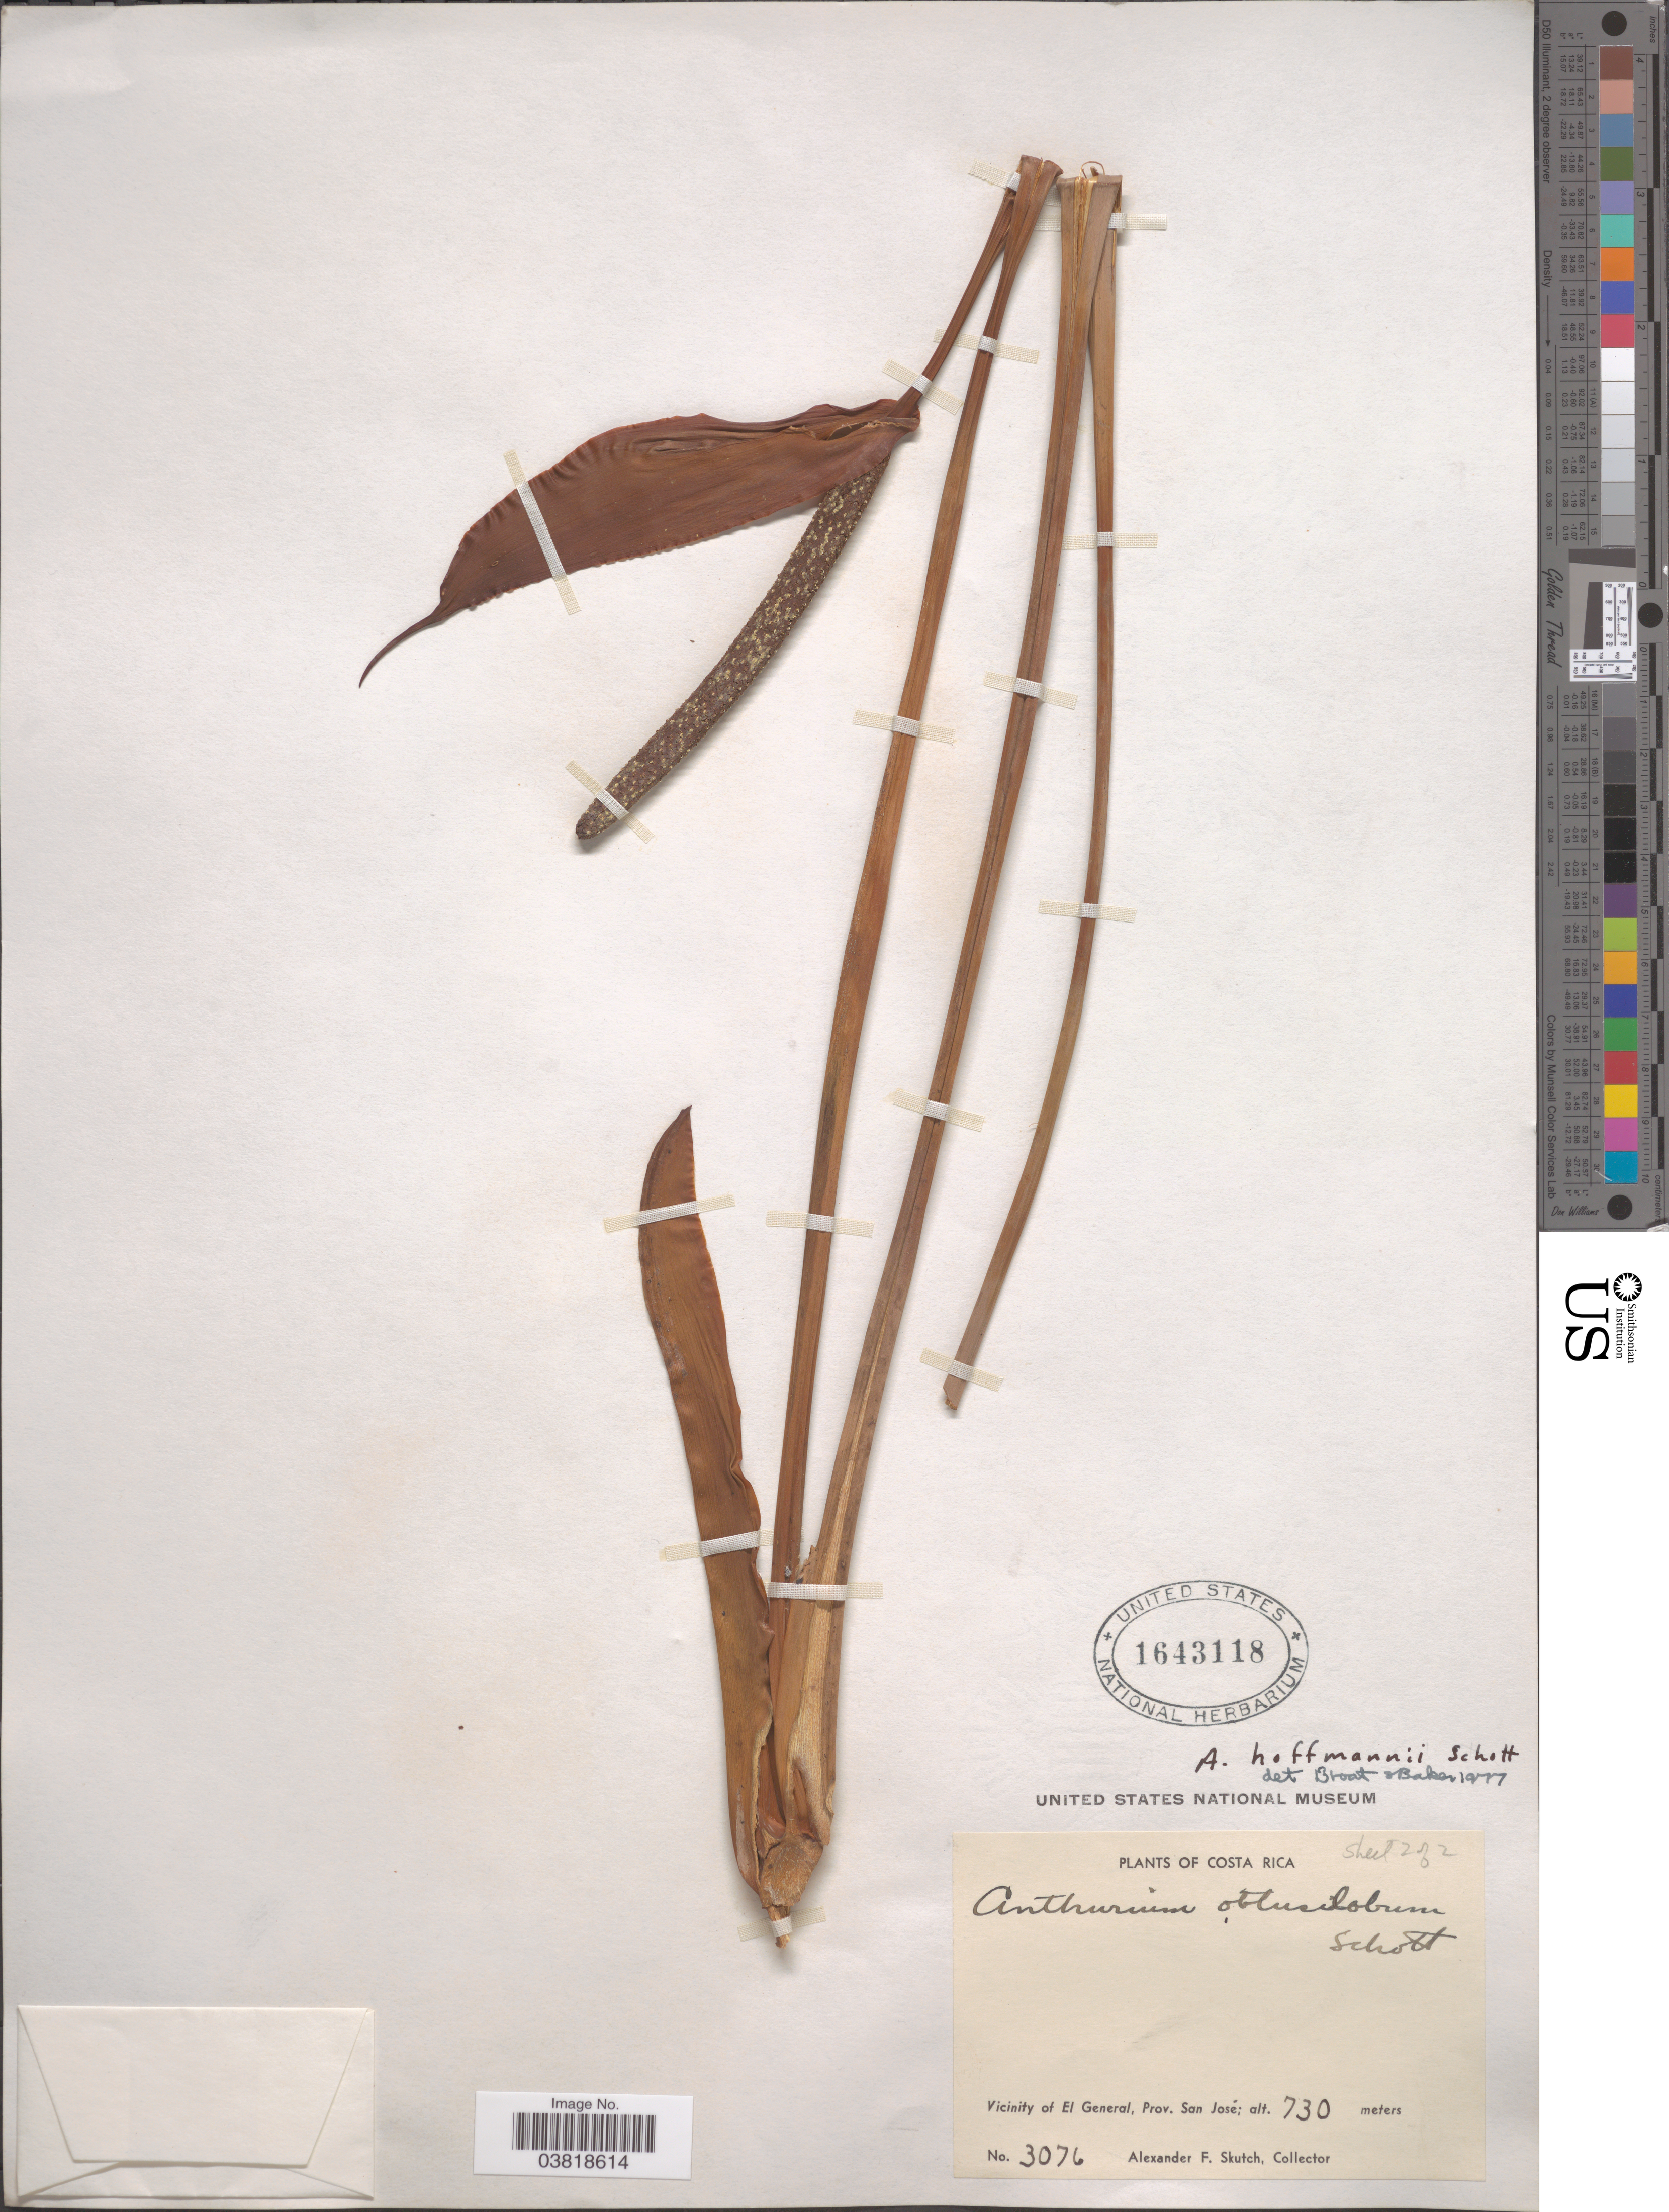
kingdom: Plantae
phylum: Tracheophyta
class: Liliopsida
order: Alismatales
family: Araceae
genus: Anthurium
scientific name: Anthurium hoffmanni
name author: Schott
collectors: A. F. Skutch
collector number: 3076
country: Costa Rica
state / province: San José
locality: Vicinity of El General.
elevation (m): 730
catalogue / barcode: US 1643118